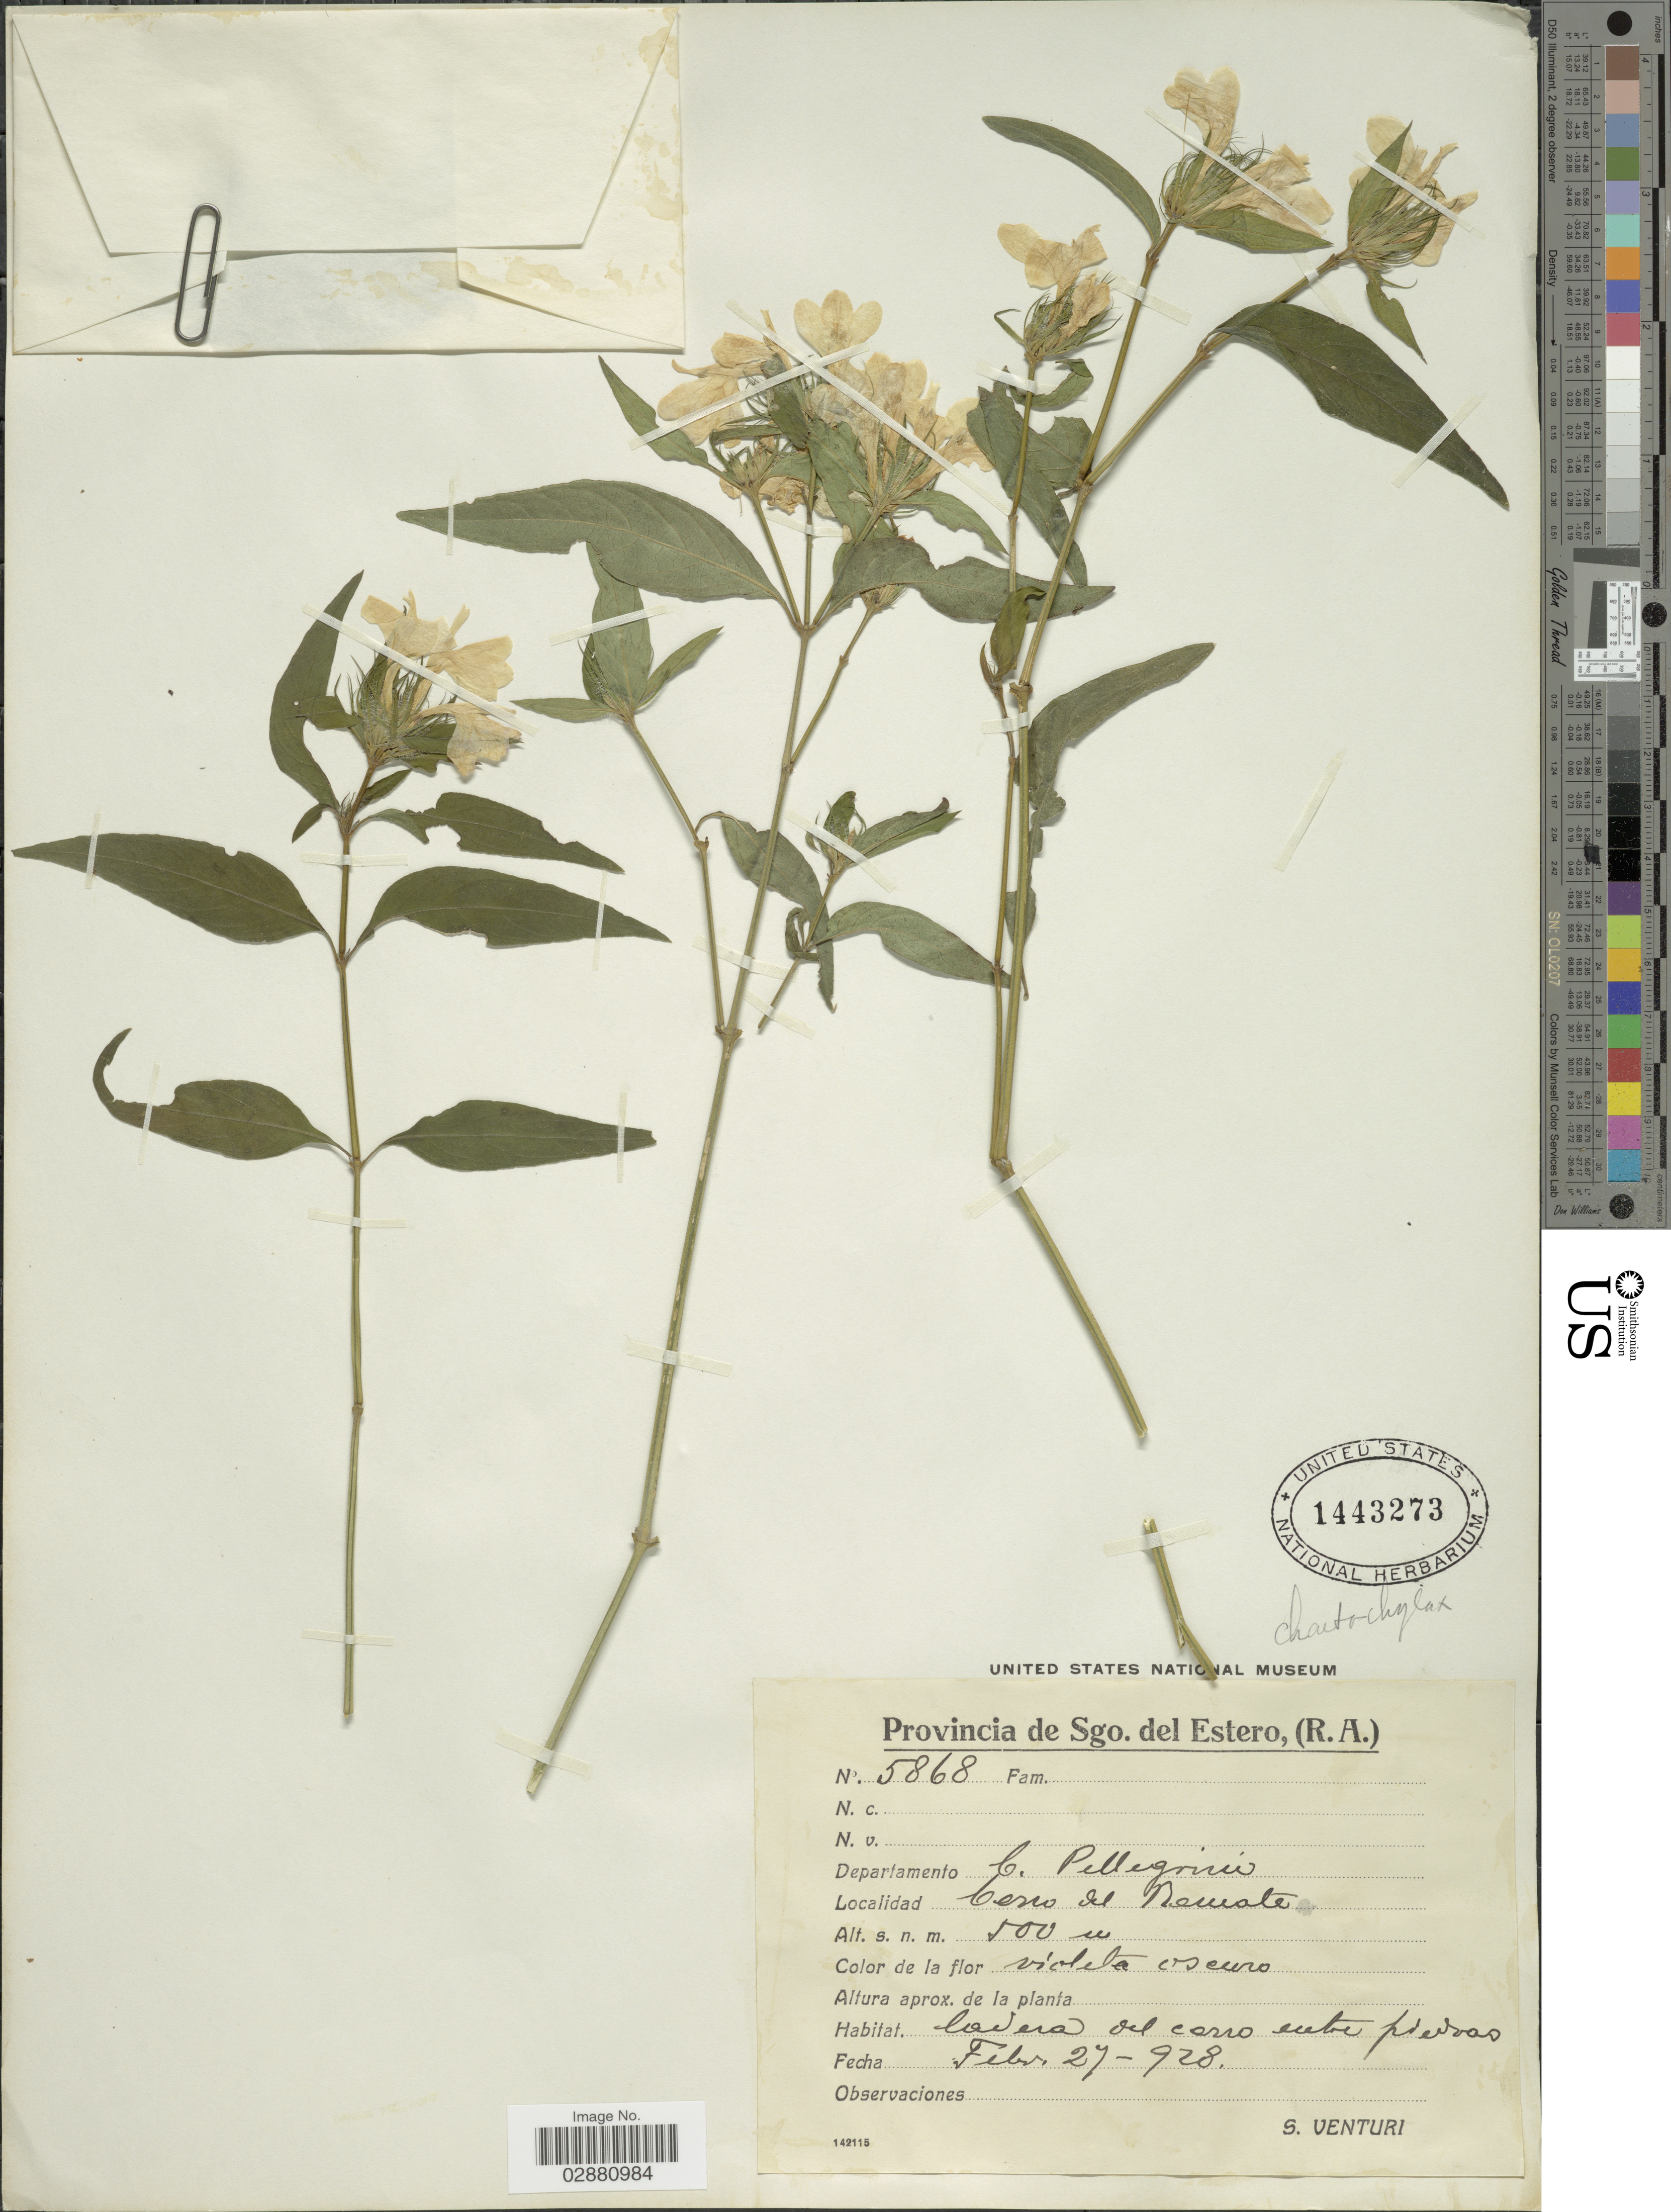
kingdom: Plantae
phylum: Tracheophyta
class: Magnoliopsida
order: Lamiales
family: Acanthaceae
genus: Justicia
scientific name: Justicia squarrosa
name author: Griseb.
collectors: S. Venturi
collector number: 5868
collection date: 1928-02-27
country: Argentina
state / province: Santiago del Estero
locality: Provincia Sgo del Estero, (R.A.). Departamento C. pellegrinio. Cerro del Remate.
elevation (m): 500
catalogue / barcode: US 1443273